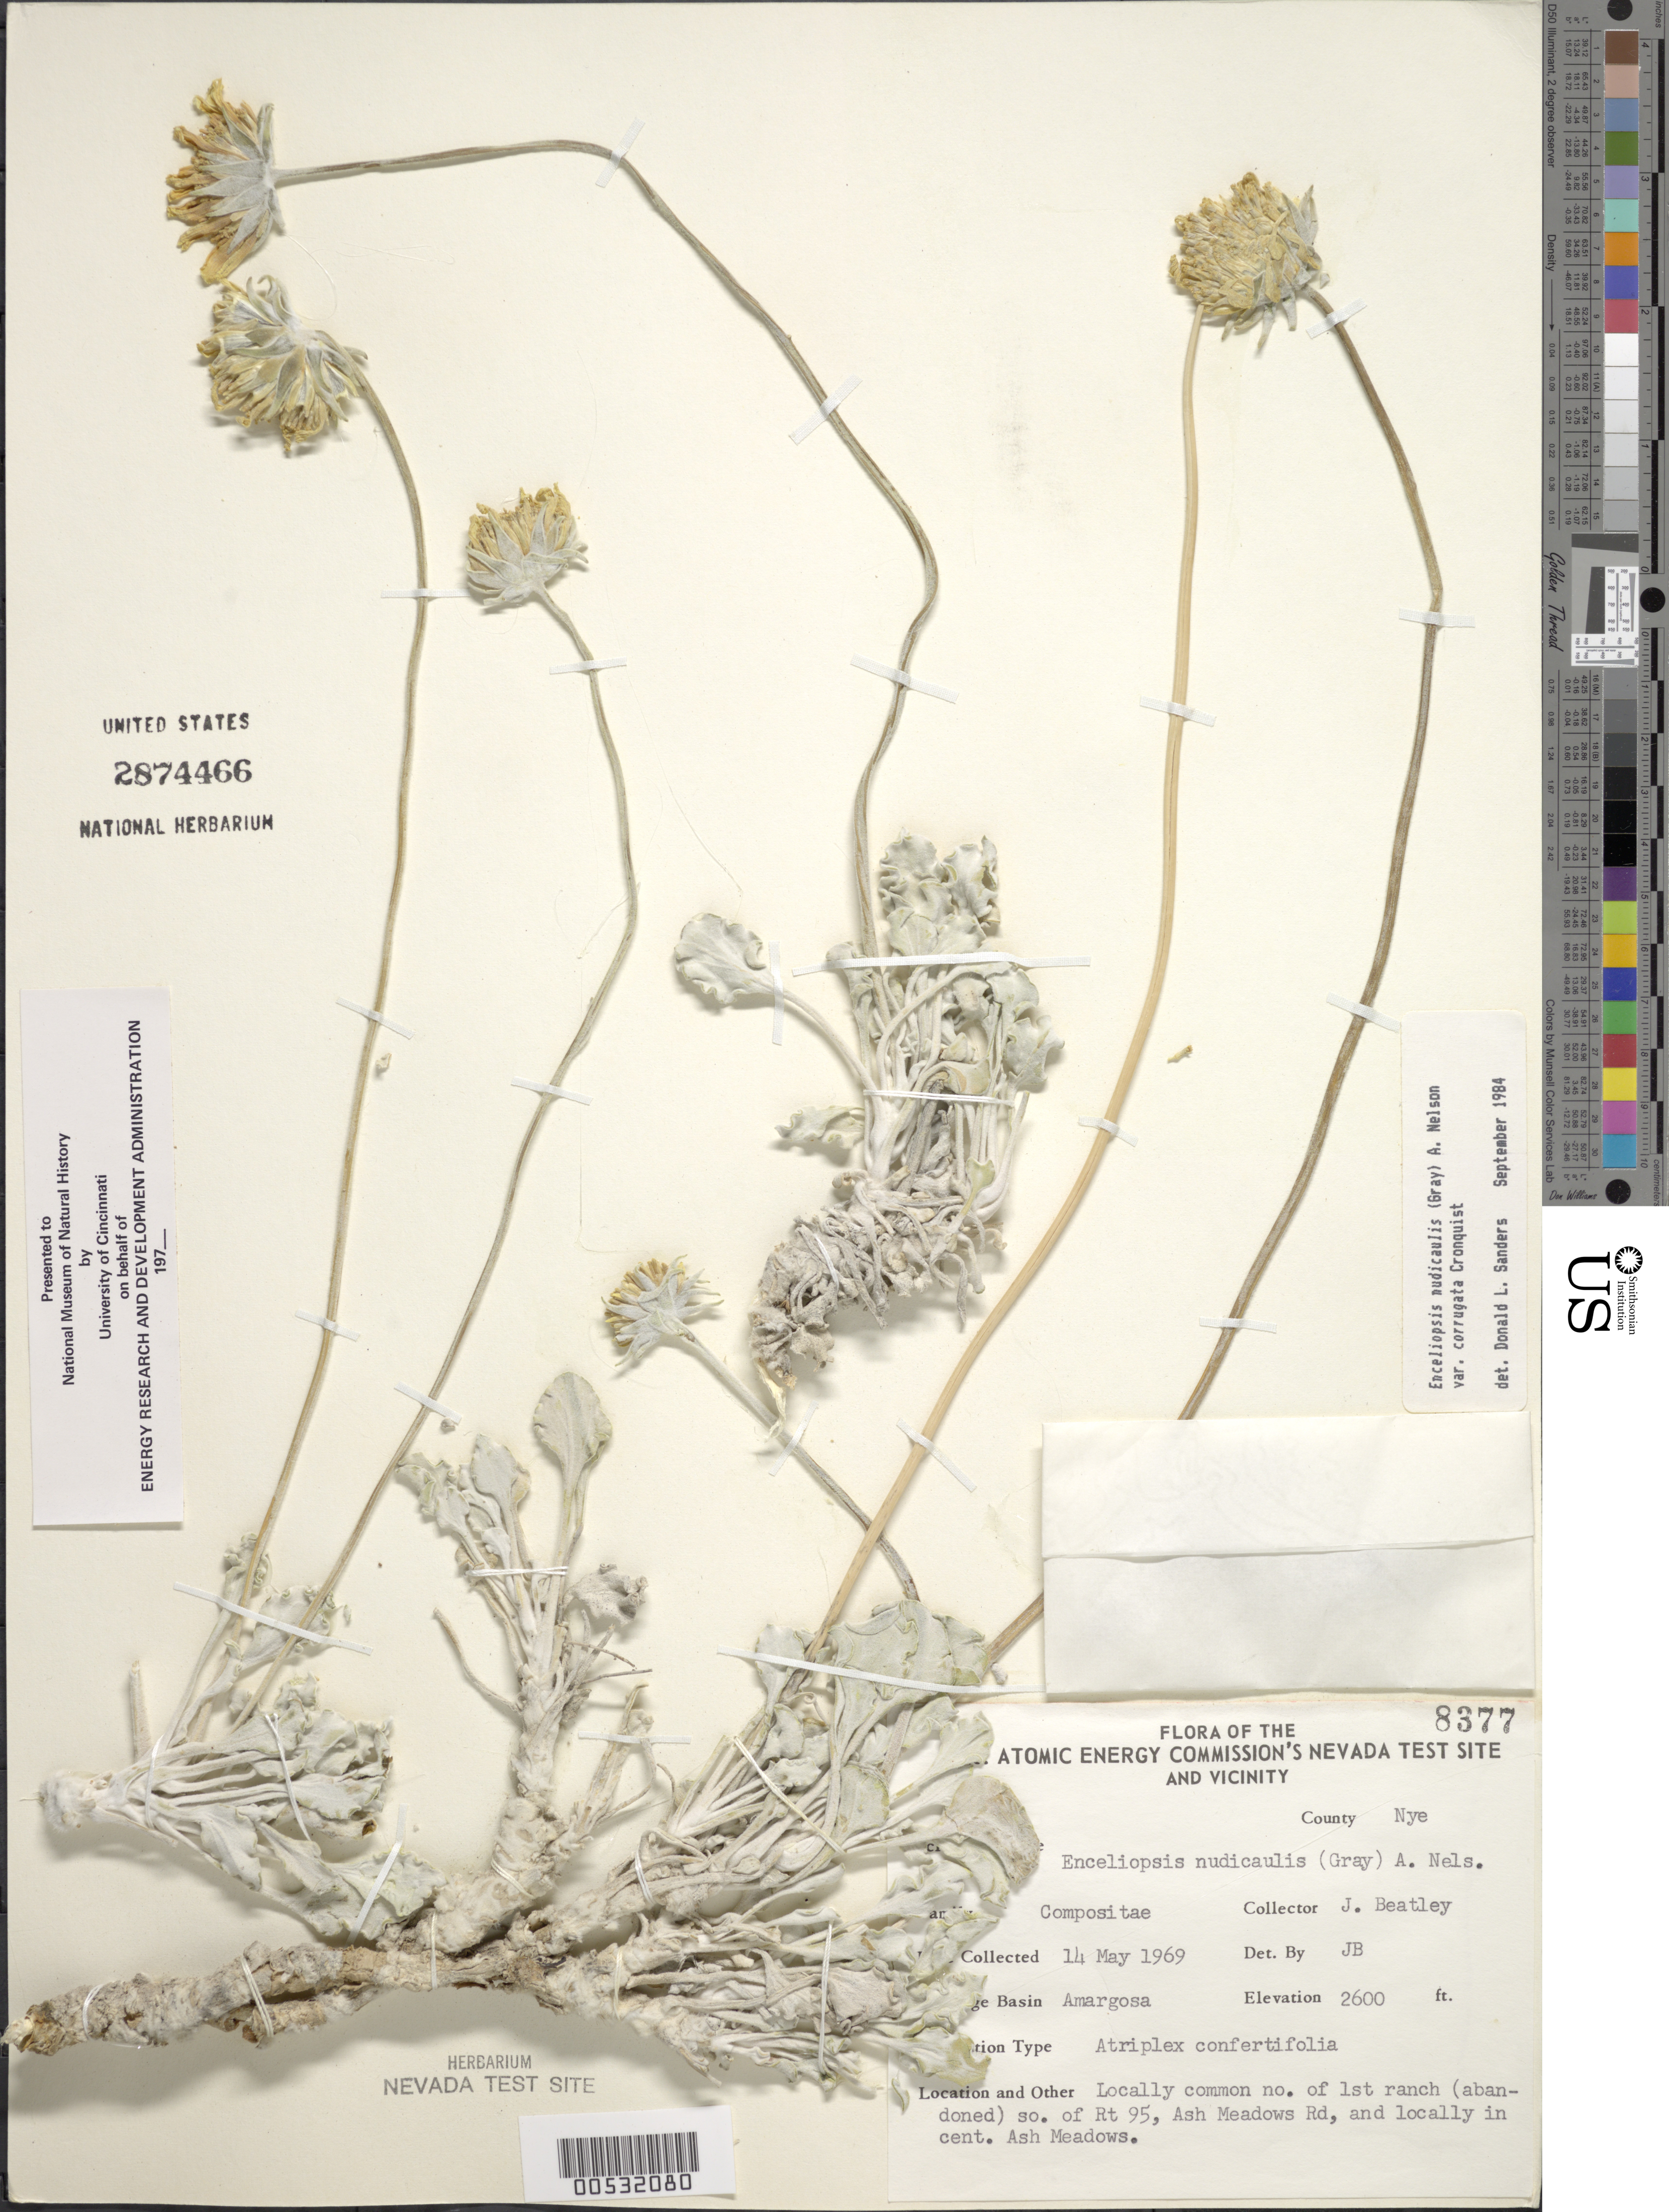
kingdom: Plantae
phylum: Tracheophyta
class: Magnoliopsida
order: Asterales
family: Asteraceae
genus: Enceliopsis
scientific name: Enceliopsis nudicaulis var. corrugata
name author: (A. Gray) A. Nelson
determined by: Sanders, D.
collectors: J. C. Beatley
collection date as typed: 14 May 1969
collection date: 1969-05-14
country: United States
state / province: Nevada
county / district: Nye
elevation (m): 792.4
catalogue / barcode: US 2874466